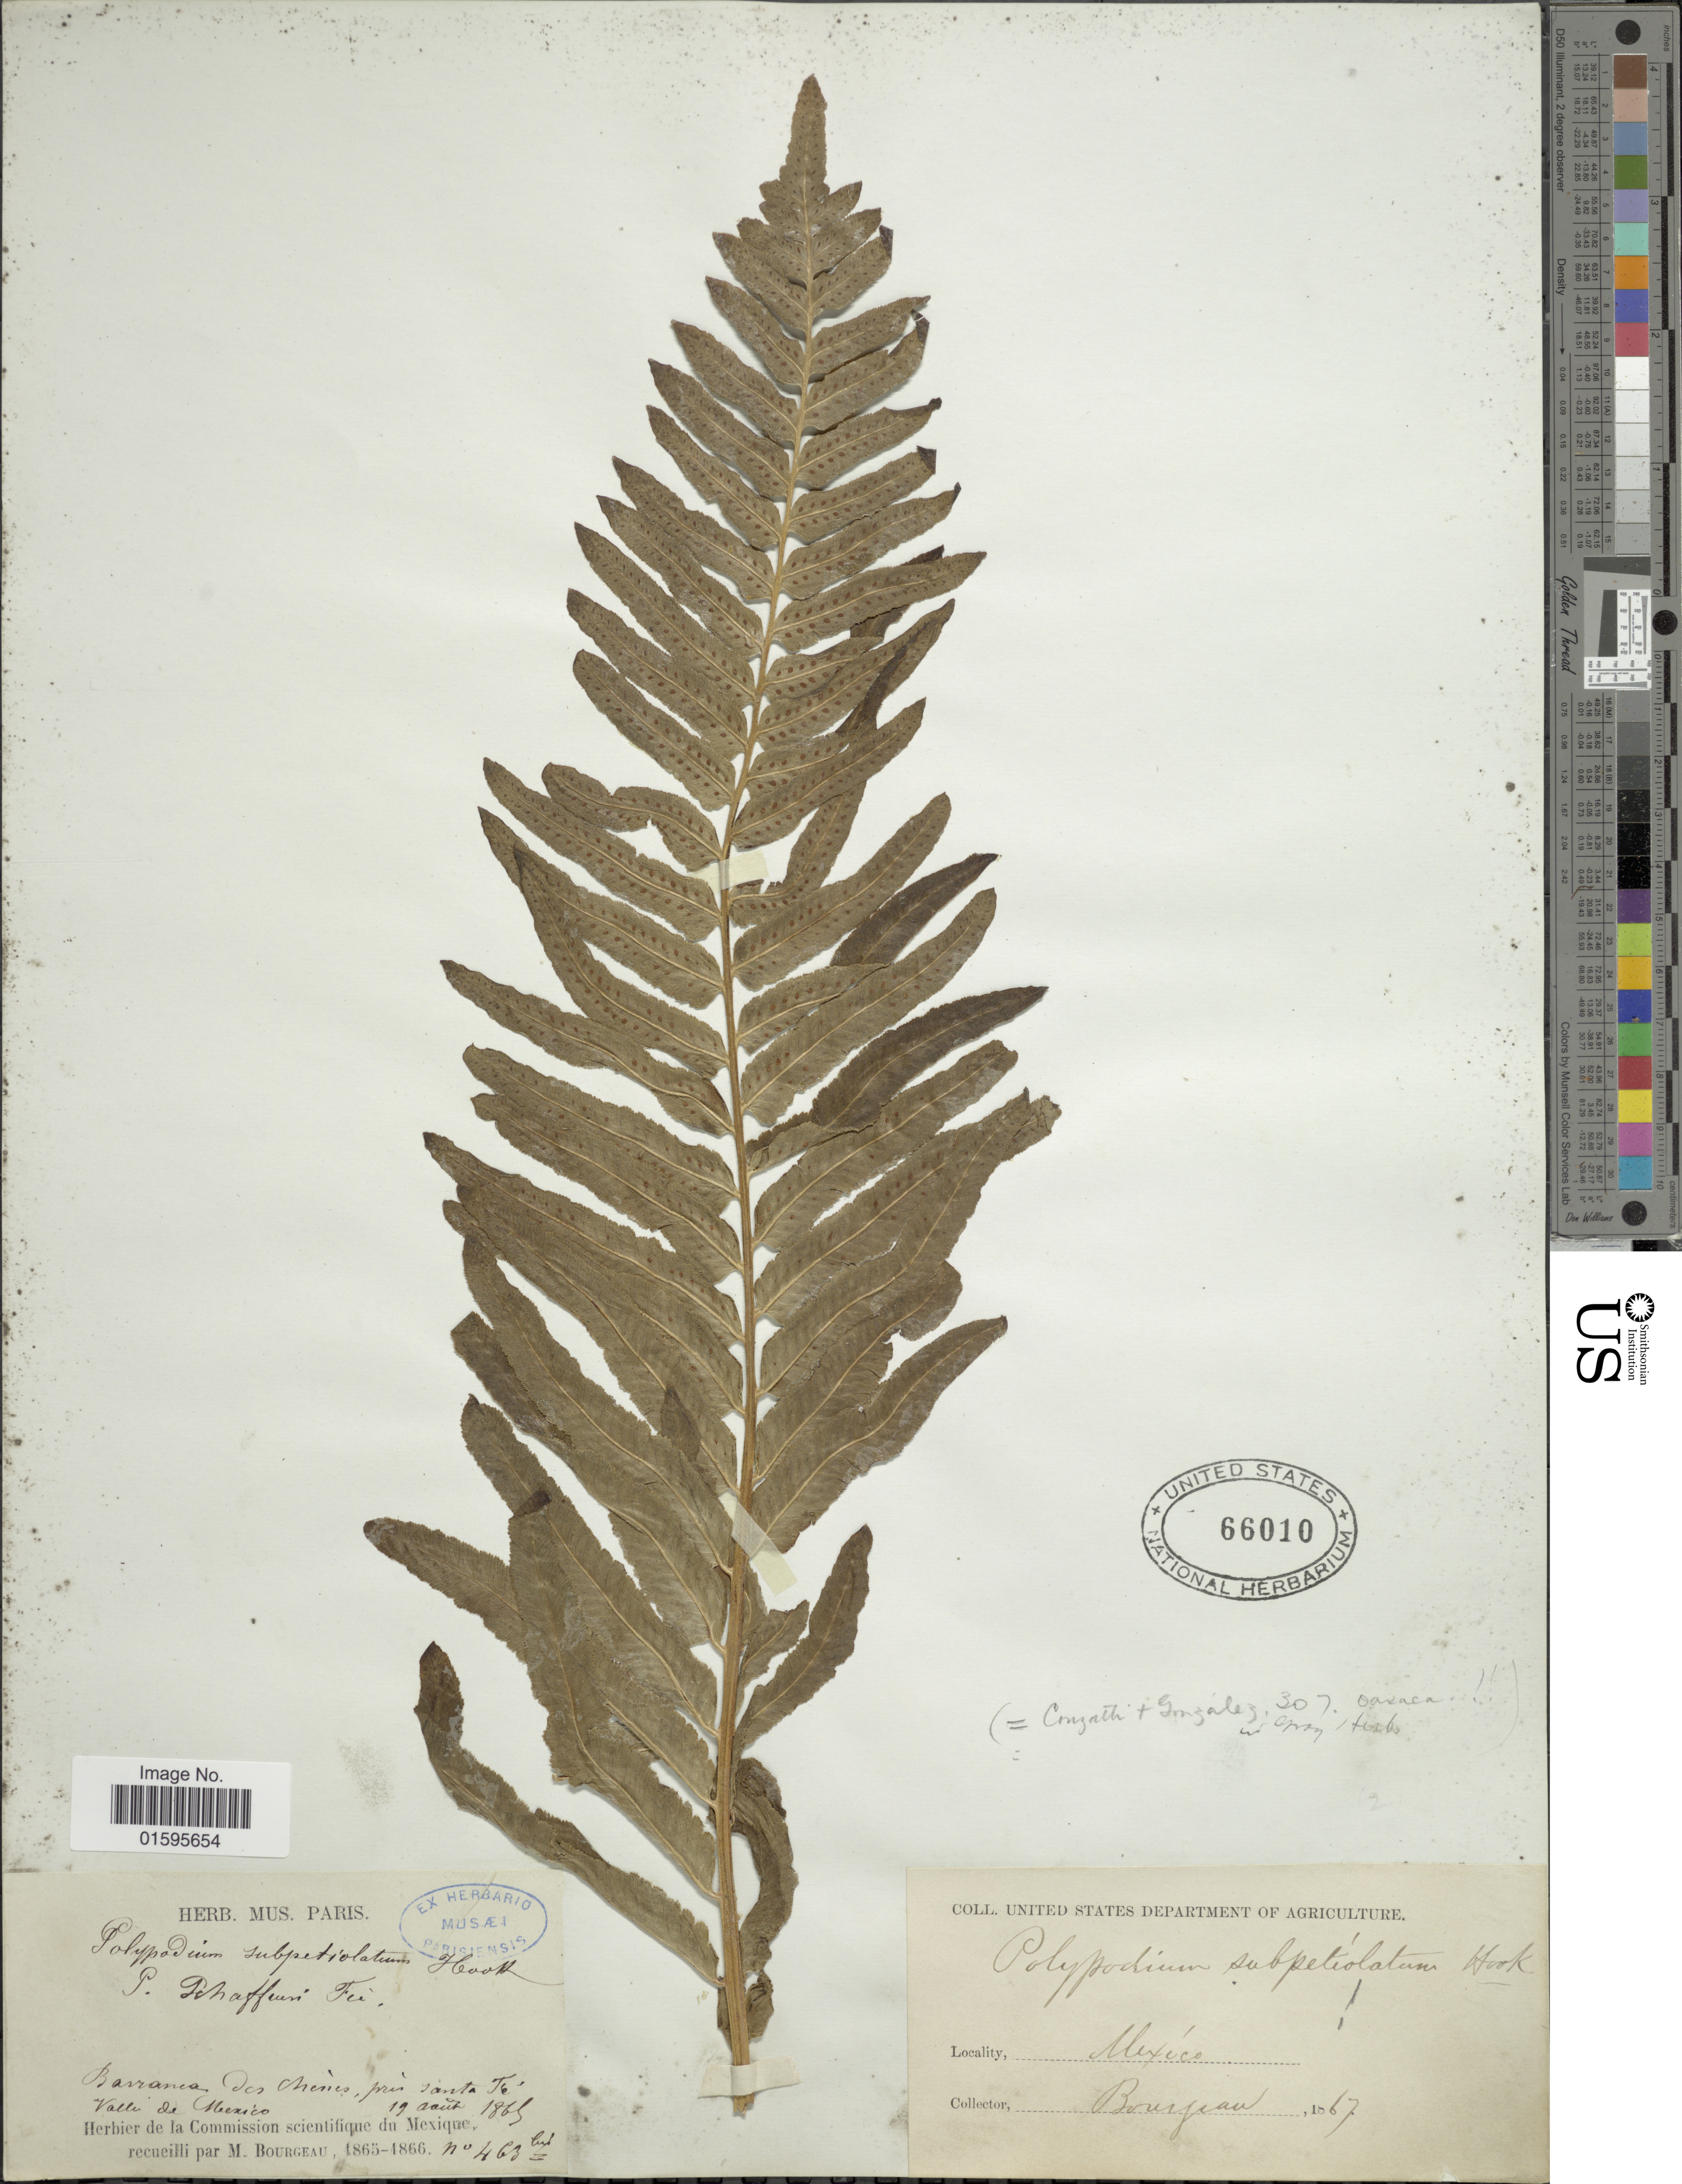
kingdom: Plantae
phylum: Tracheophyta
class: Polypodiopsida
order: Polypodiales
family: Polypodiaceae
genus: Polypodium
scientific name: Polypodium subpetiolatum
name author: Hook.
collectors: -. Bourgeau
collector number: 463bis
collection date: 1867-08-19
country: Mexico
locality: Barranca des Memes, pres Santa Fe, Valle de Mexico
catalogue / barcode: US 66010